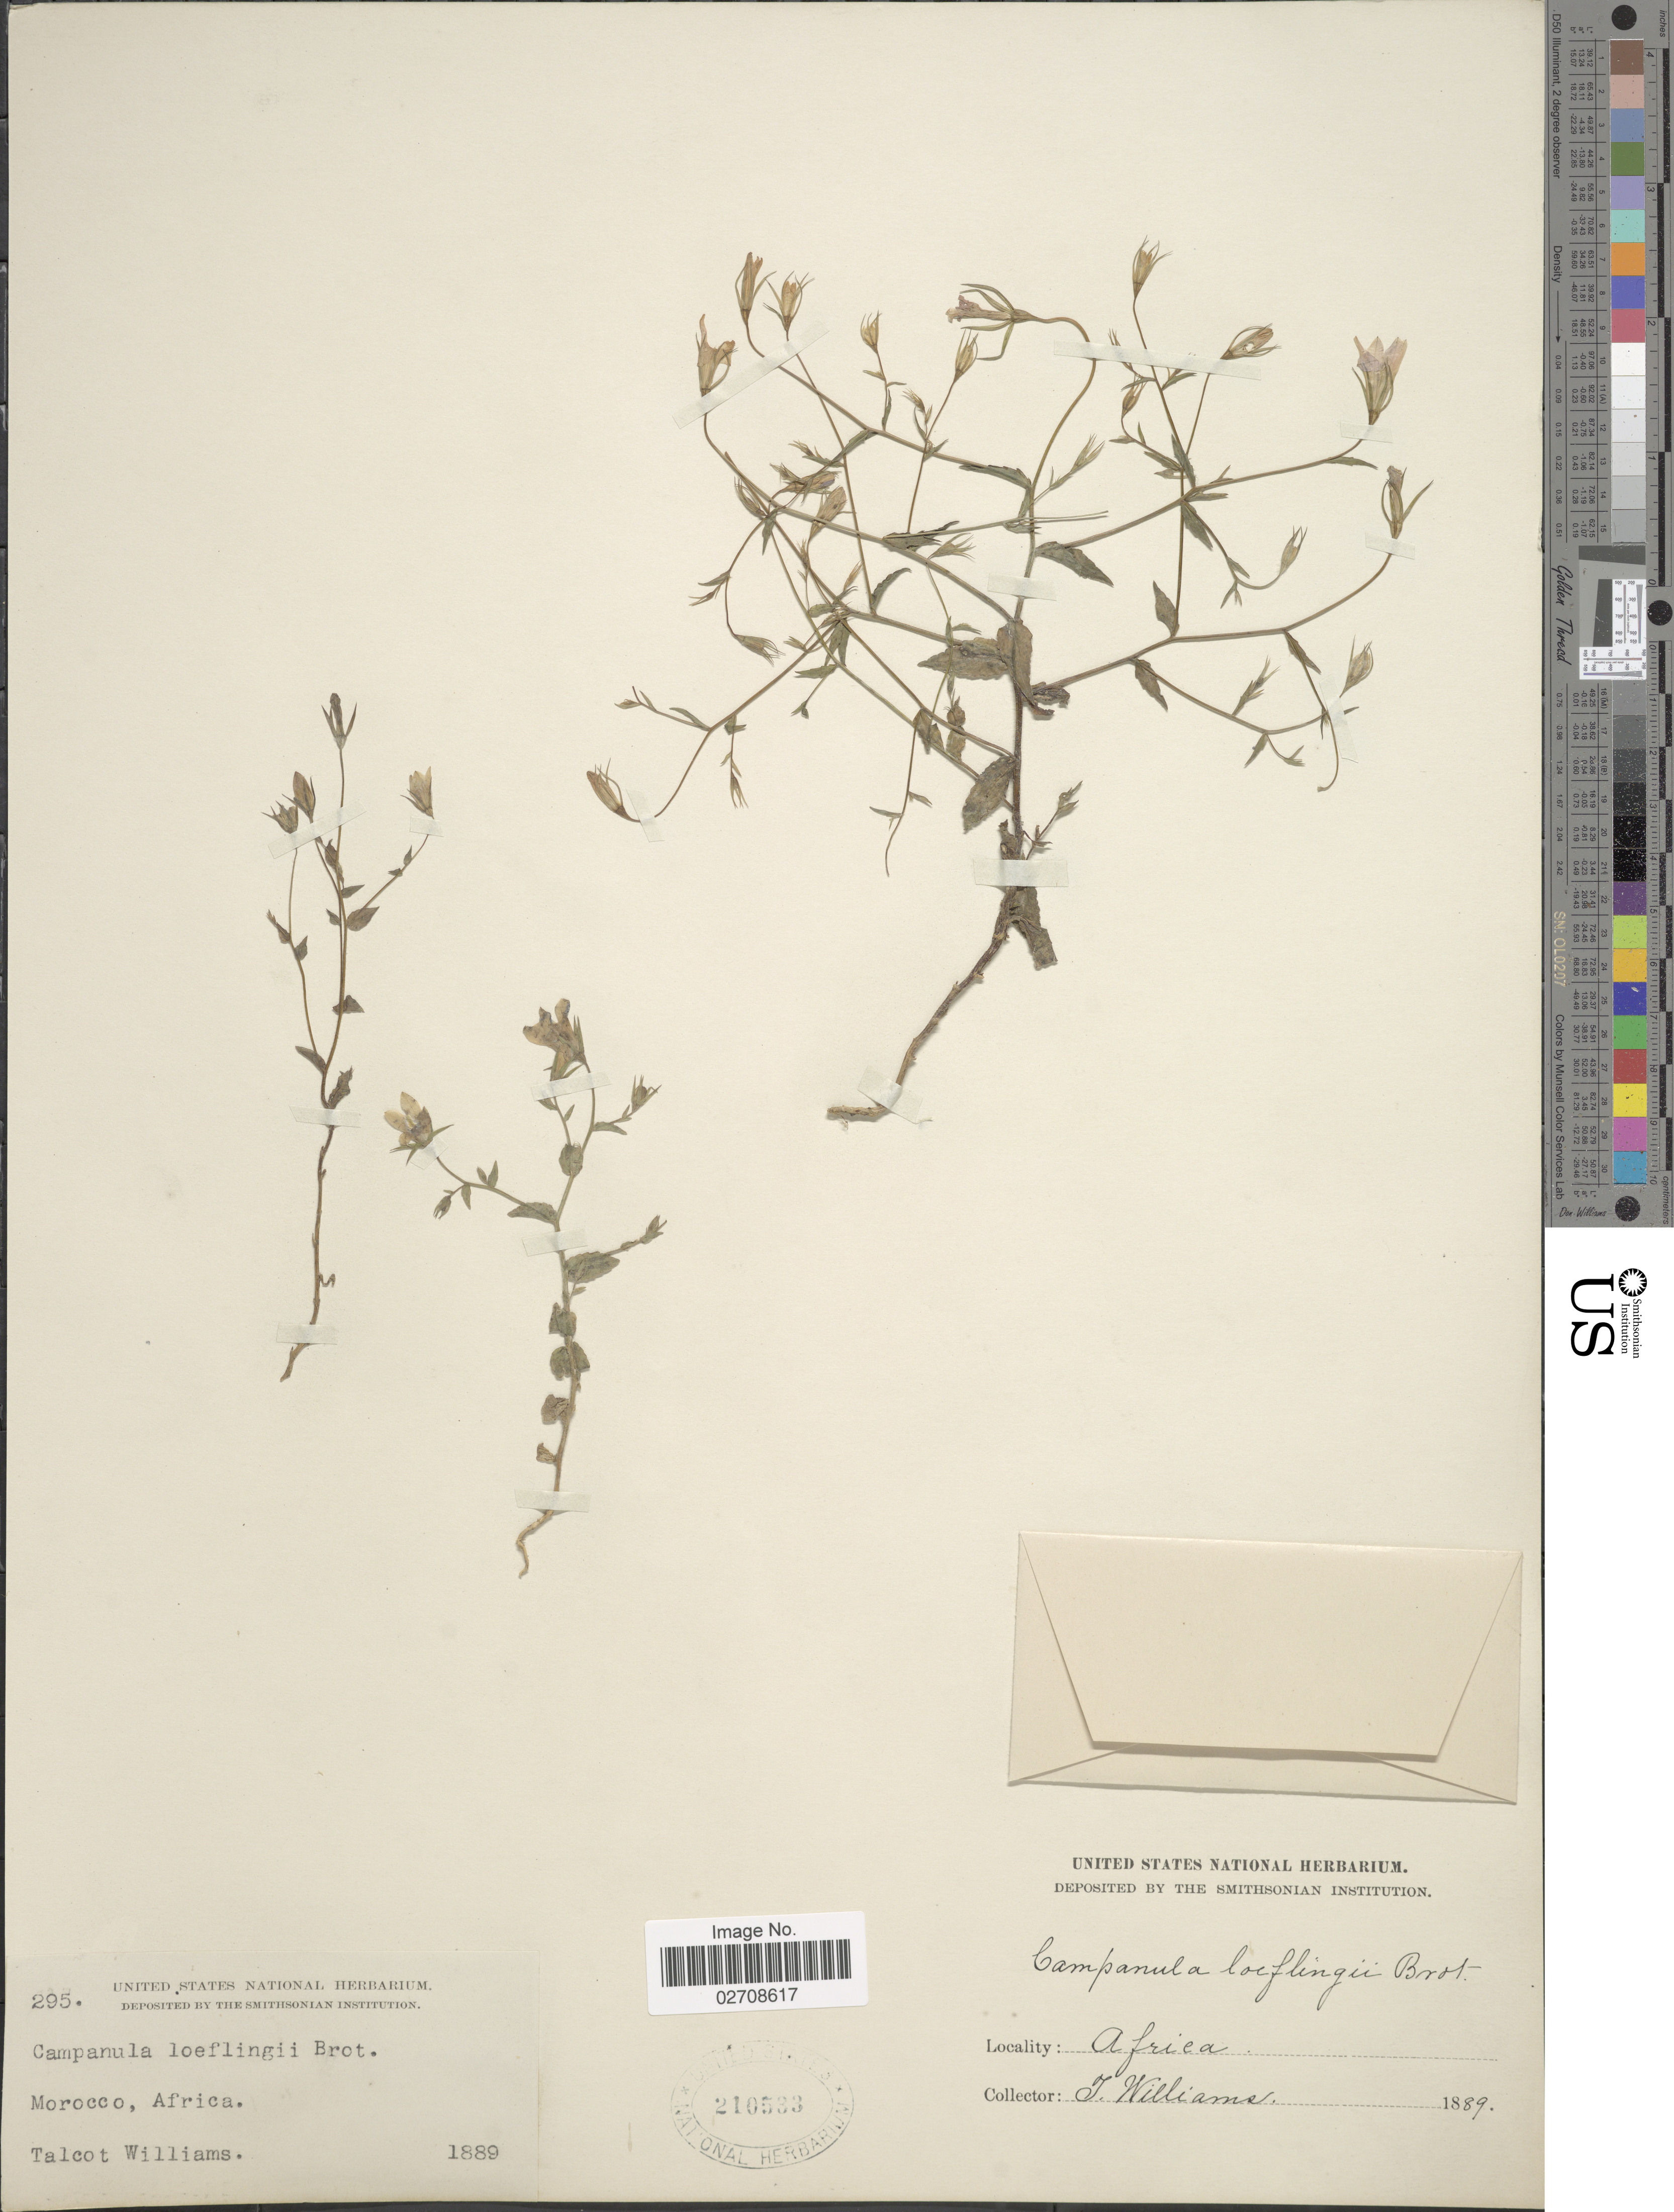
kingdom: Plantae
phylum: Tracheophyta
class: Magnoliopsida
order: Asterales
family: Campanulaceae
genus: Campanula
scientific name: Campanula loeflingii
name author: Brot.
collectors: T. Williams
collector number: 295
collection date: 1889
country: Morocco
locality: Morocco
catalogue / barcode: US 210533